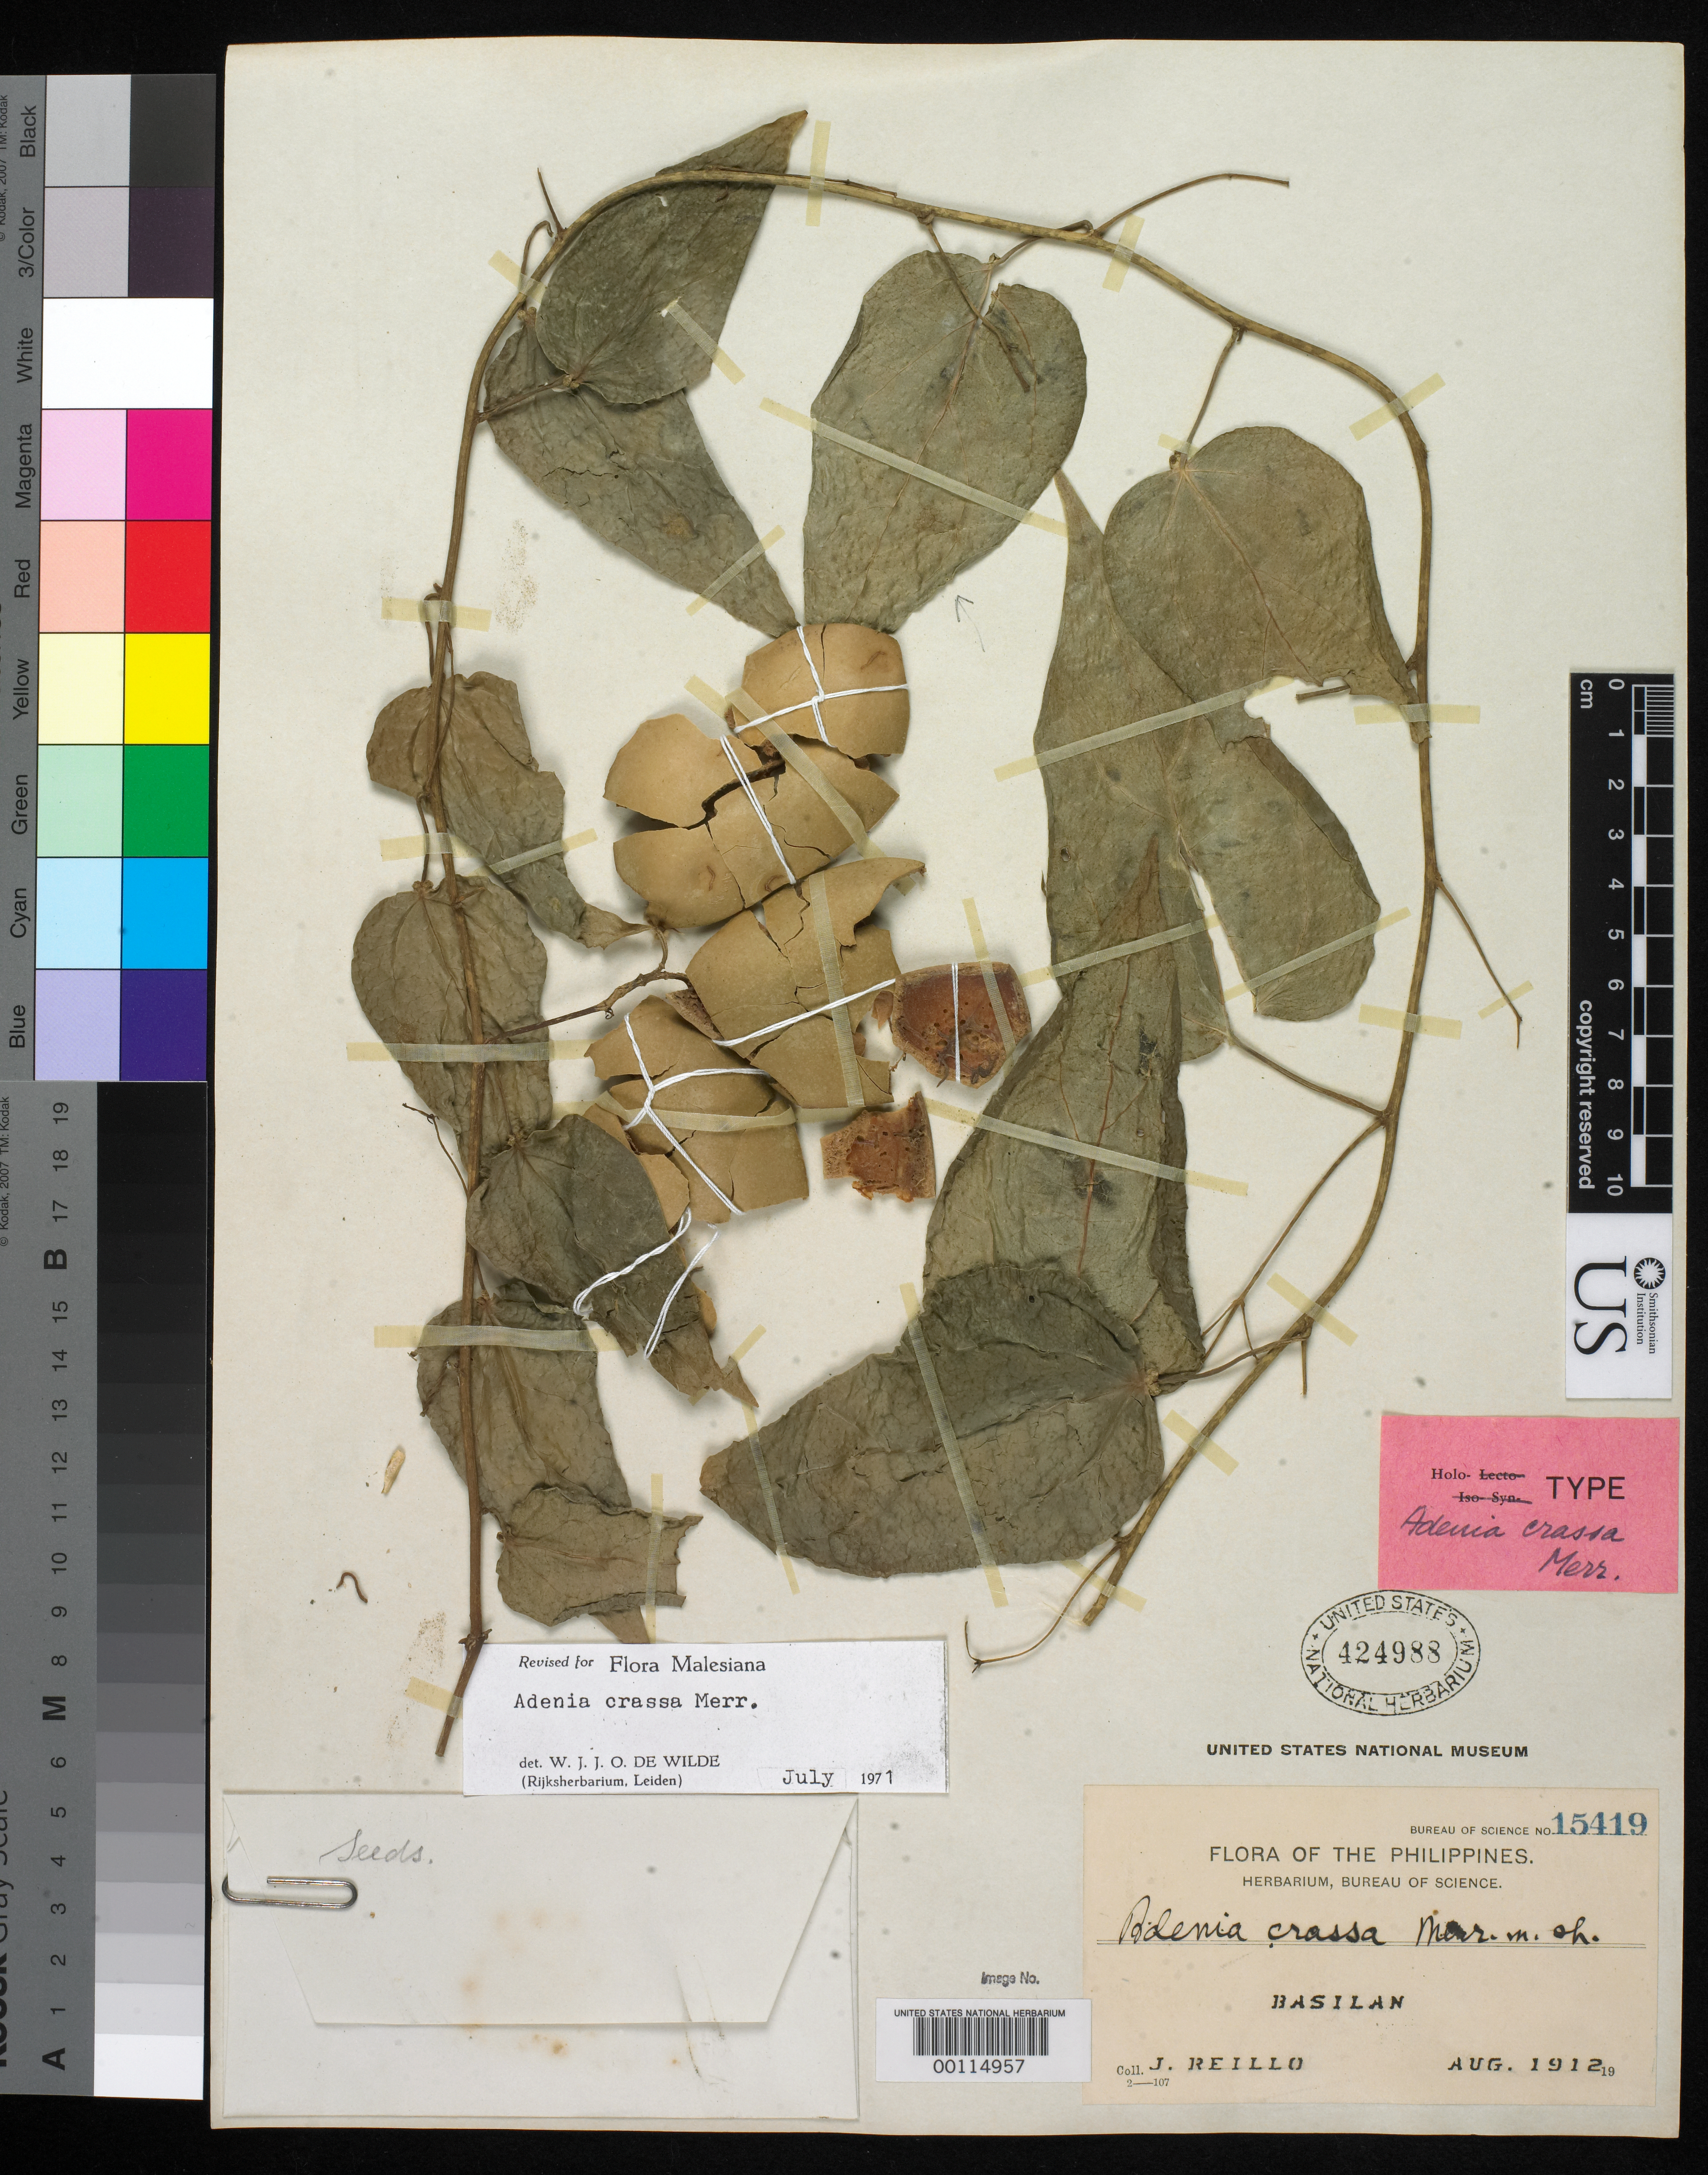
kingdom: Plantae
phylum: Tracheophyta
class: Magnoliopsida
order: Malpighiales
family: Passifloraceae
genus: Adenia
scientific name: Adenia crassa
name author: Merr.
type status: Isotype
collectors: J. Reillo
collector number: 15419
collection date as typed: Aug 1912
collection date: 1912-08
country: Philippines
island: Basilan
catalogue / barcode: US 424988